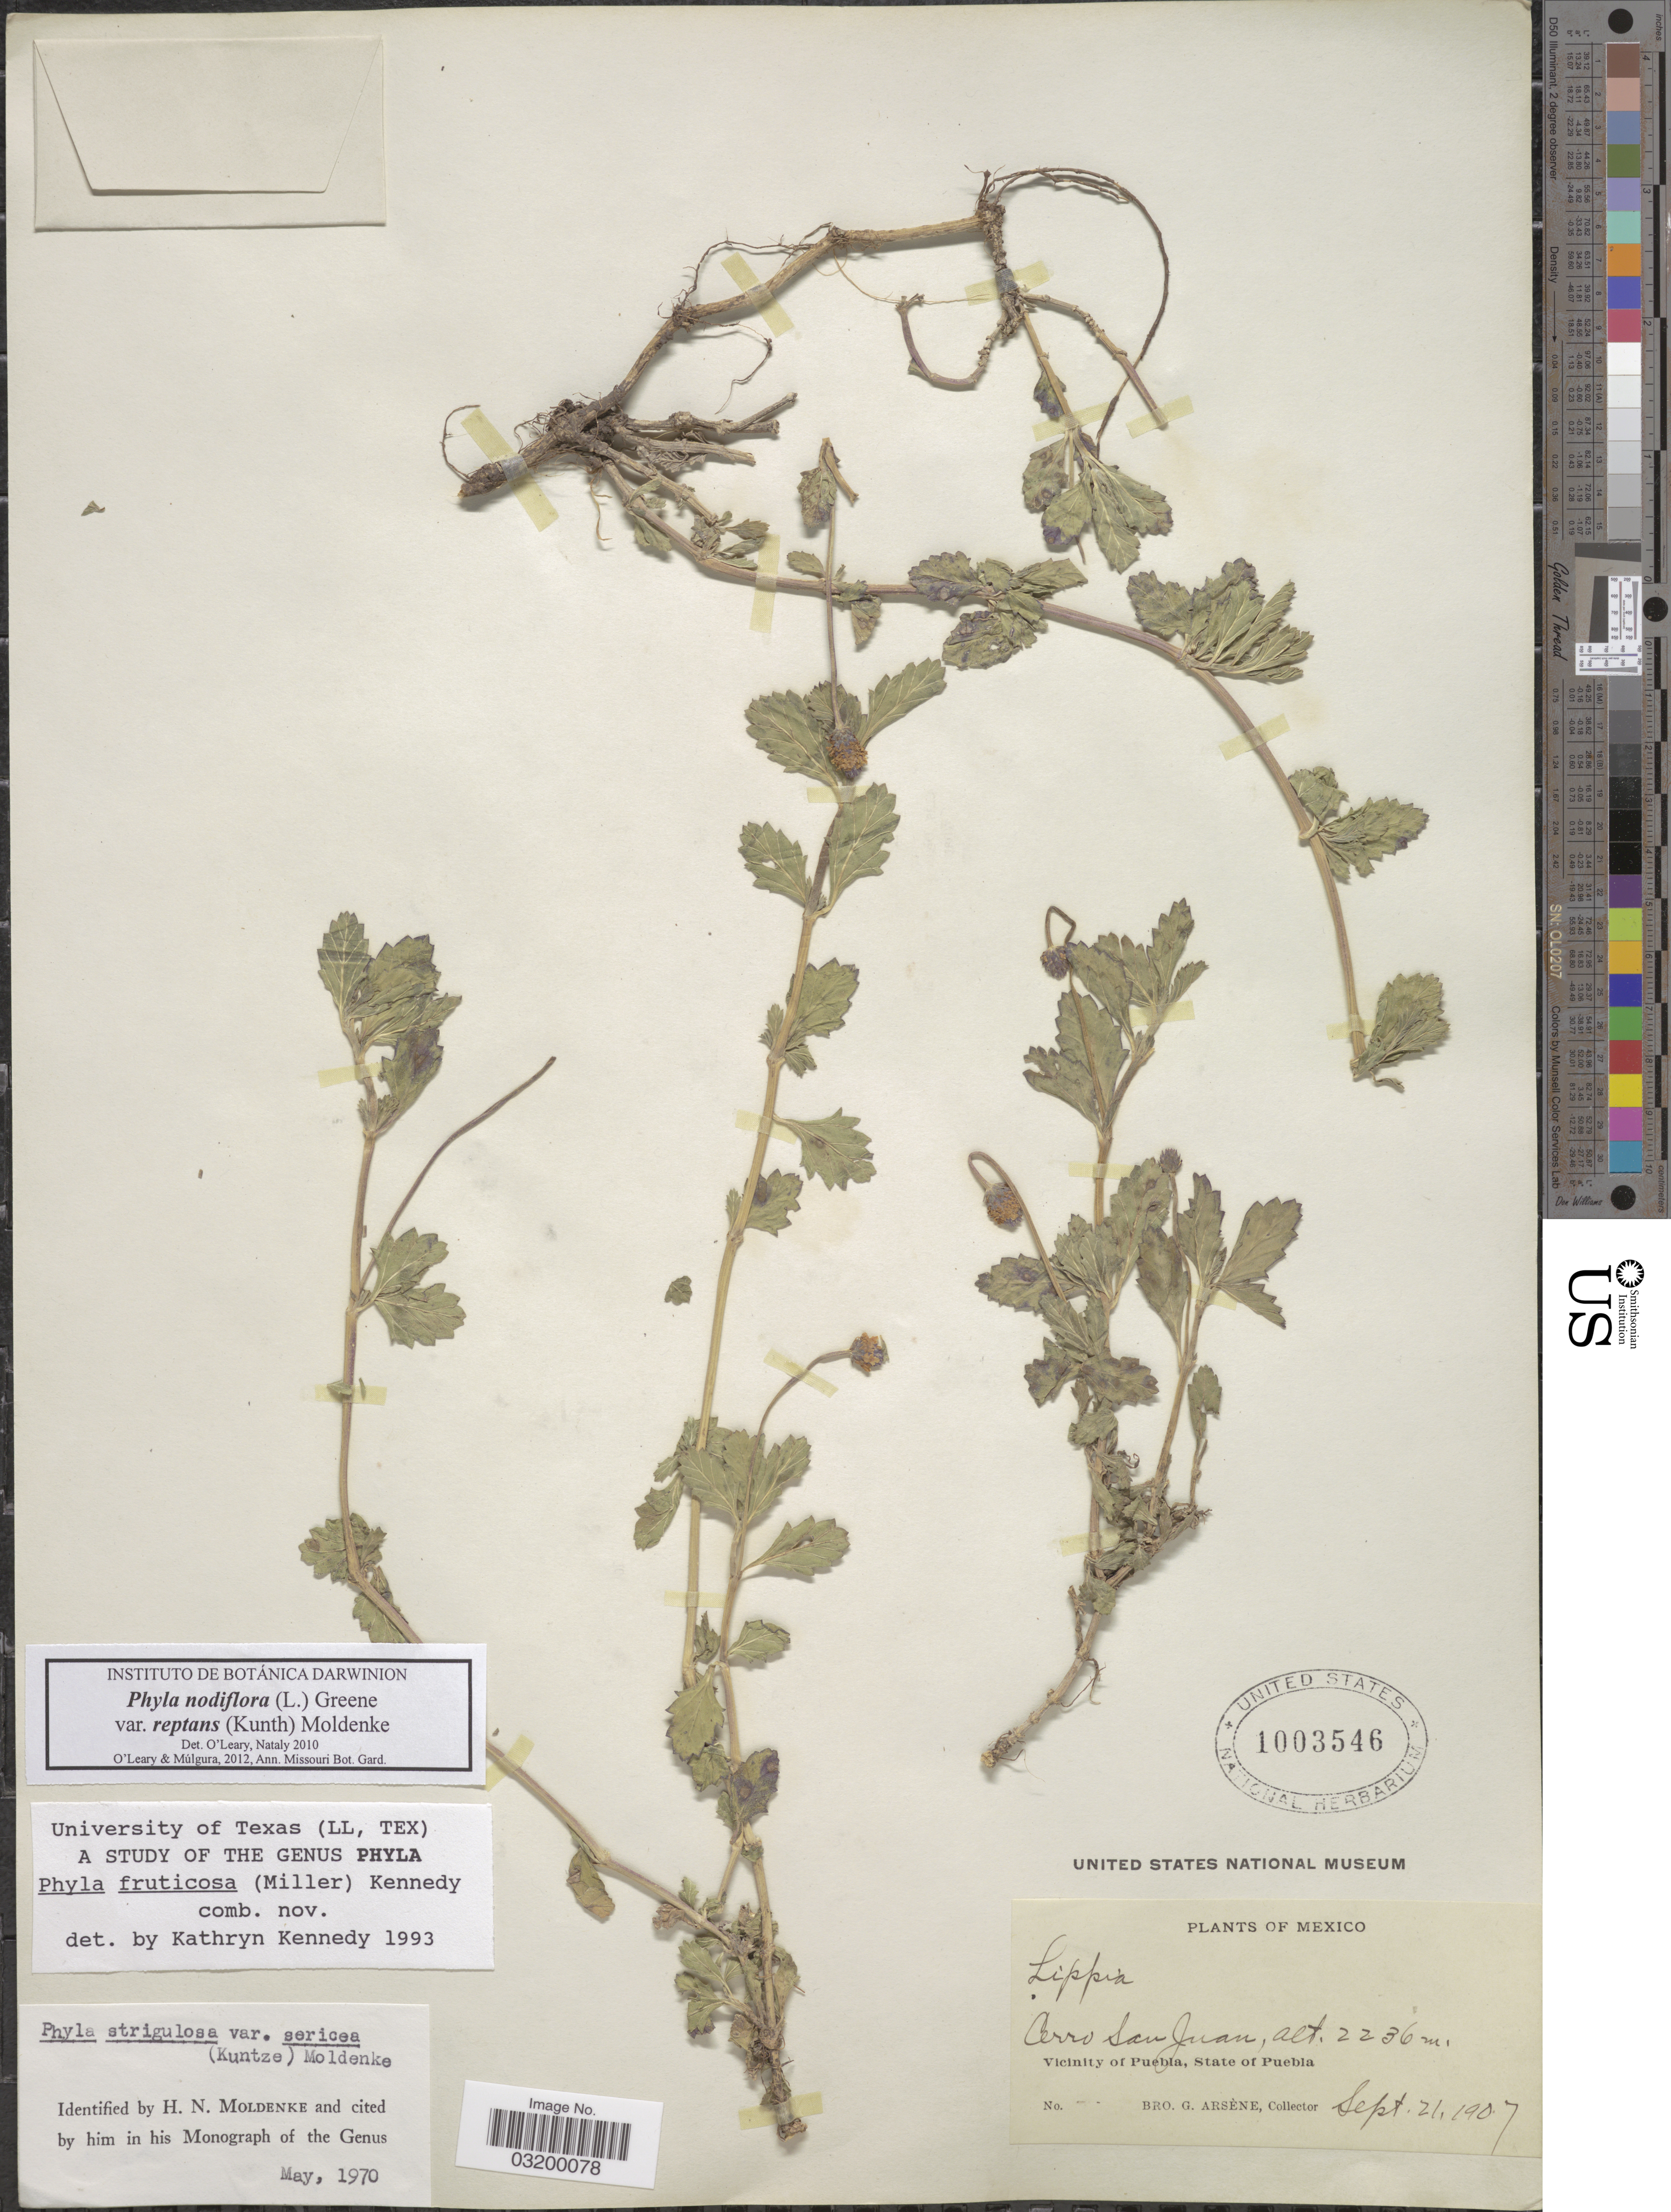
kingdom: Plantae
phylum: Tracheophyta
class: Magnoliopsida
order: Lamiales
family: Verbenaceae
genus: Phyla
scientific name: Phyla nodiflora var. reptans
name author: (Kunth) Moldenke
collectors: Bro. G. Arsène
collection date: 1907-09-21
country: Mexico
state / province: Puebla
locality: Cerro San Juan, Vicinity of Puebla.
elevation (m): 2236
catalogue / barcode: US 1003546